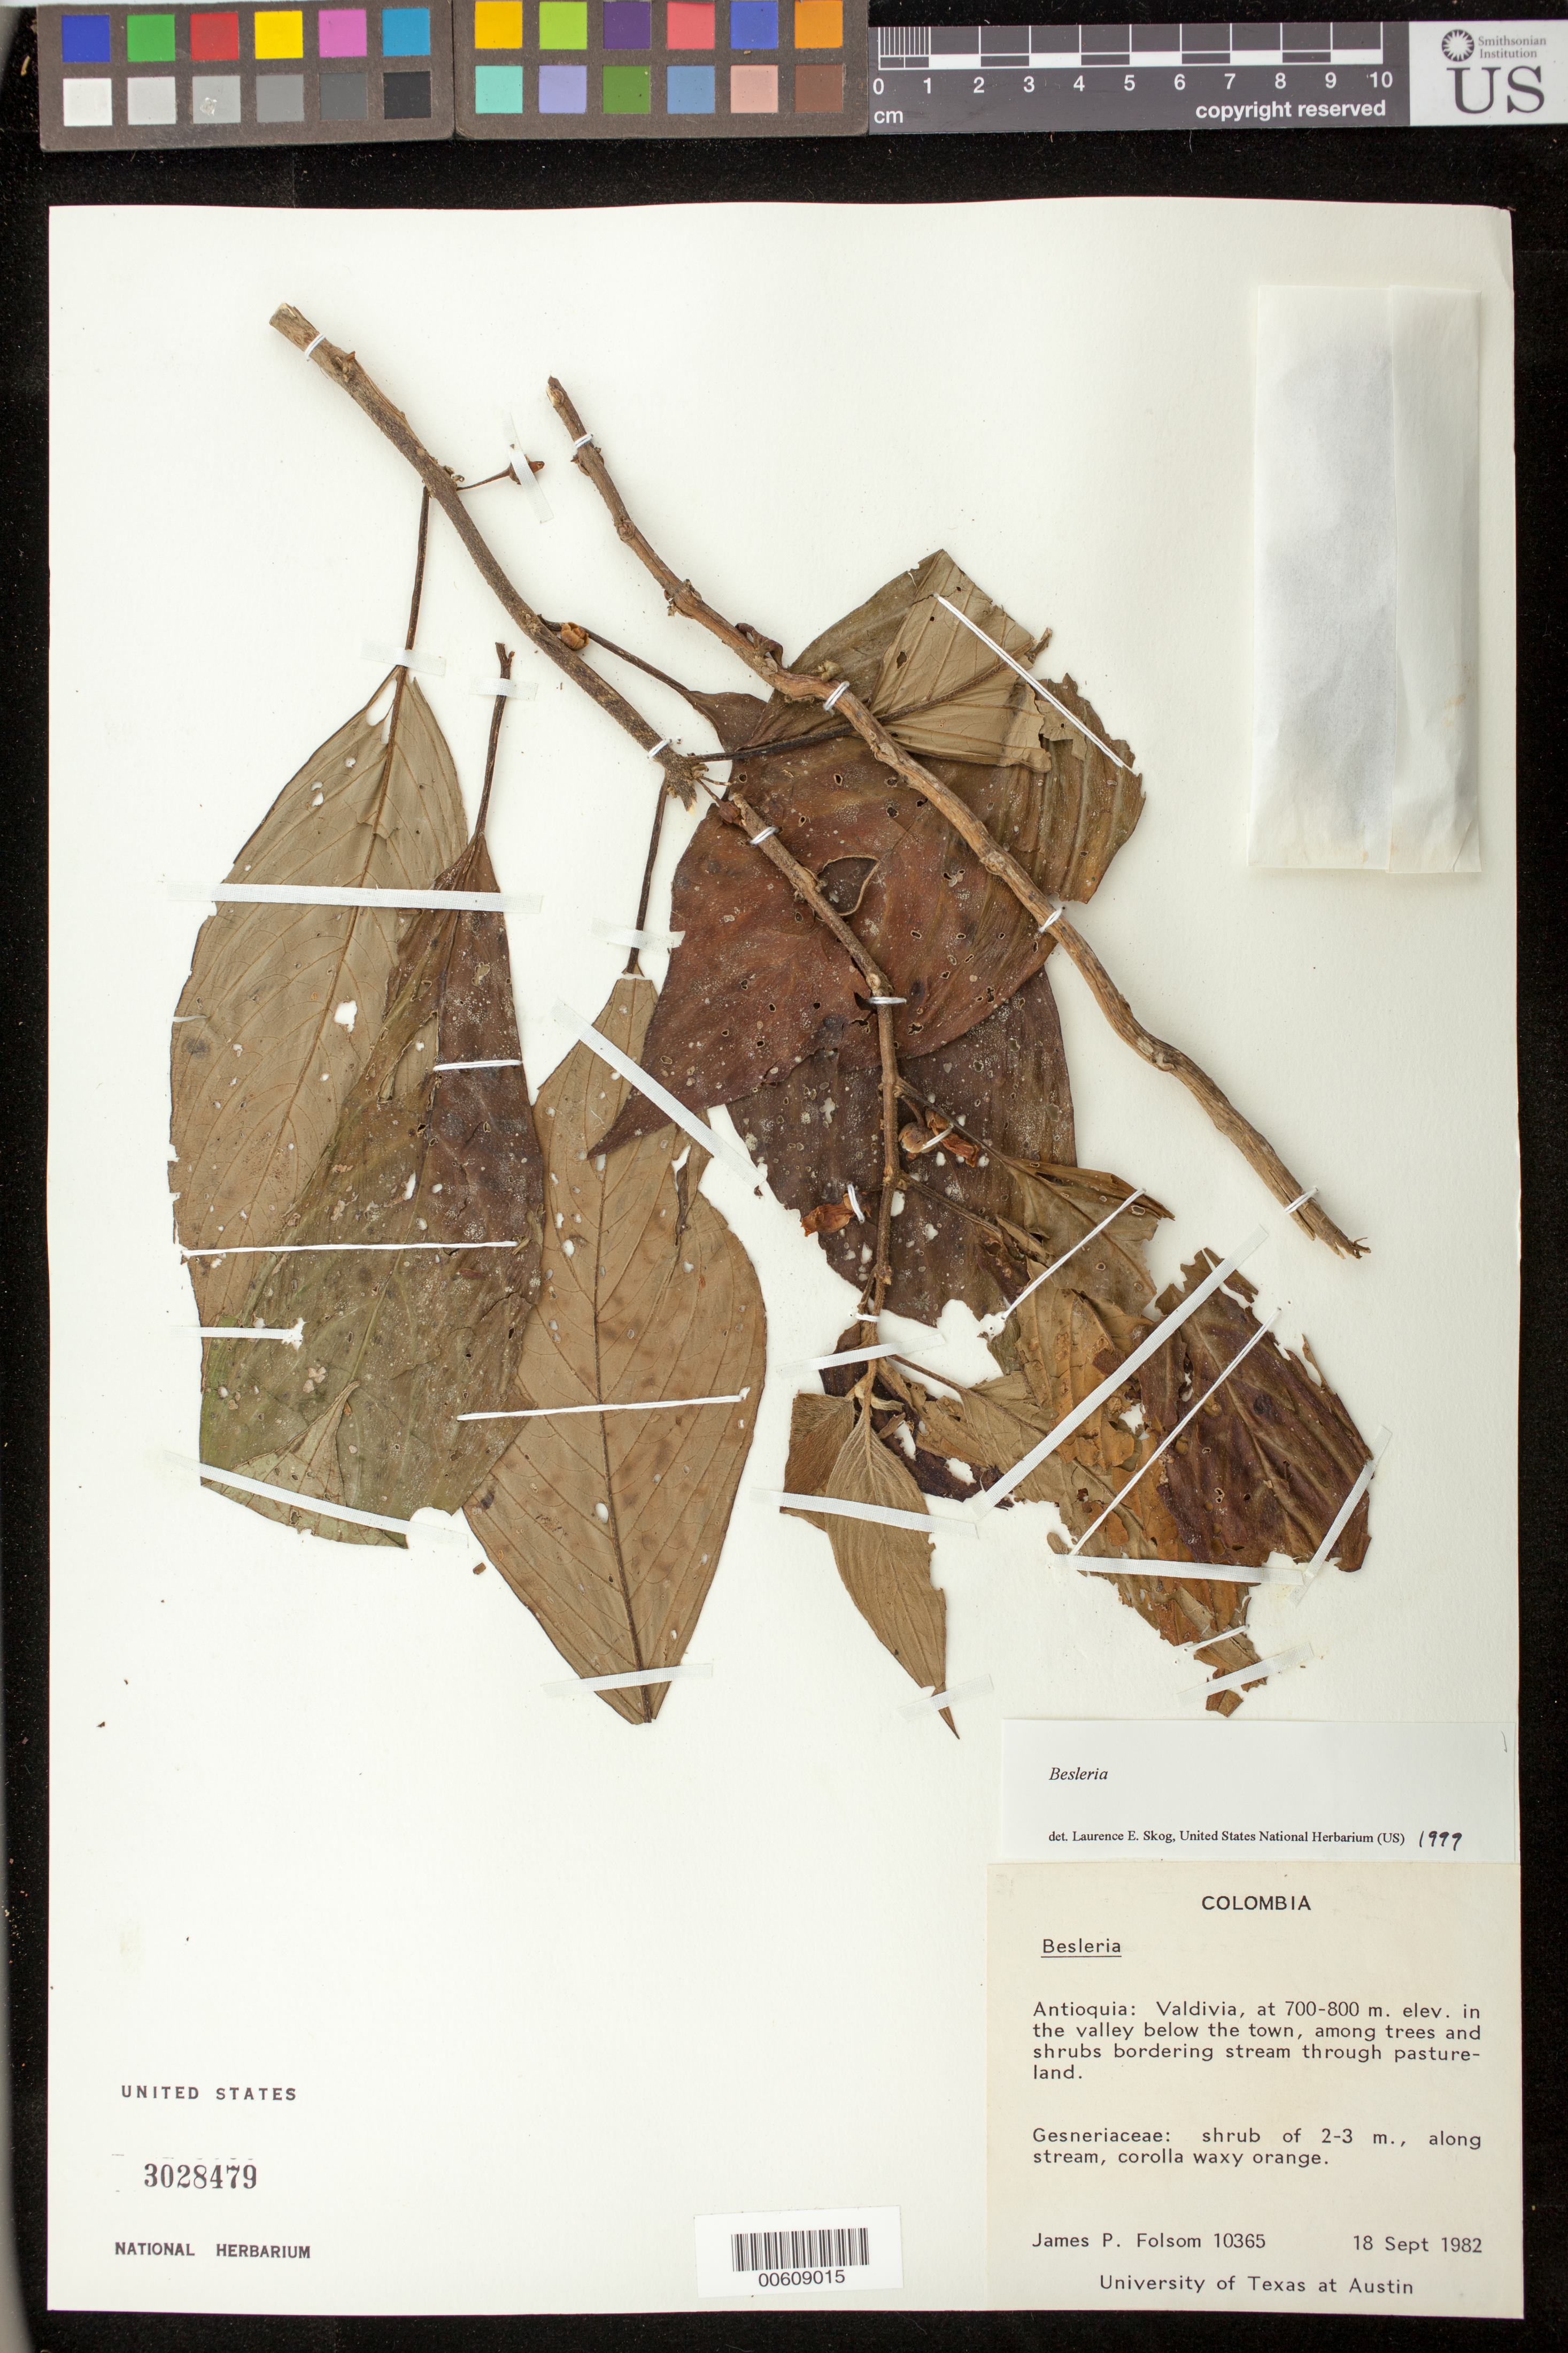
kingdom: Plantae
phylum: Tracheophyta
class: Magnoliopsida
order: Lamiales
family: Gesneriaceae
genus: Besleria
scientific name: Besleria sp.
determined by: Skog, Laurence E.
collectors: J. P. Folsom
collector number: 10365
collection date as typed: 18 Sep 1982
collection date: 1982-09-18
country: Colombia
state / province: Antioquia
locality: Valdivia, in the valley below the town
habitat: Among trees and shrubs bordering stream through pastureland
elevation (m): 700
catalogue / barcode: US 3028479